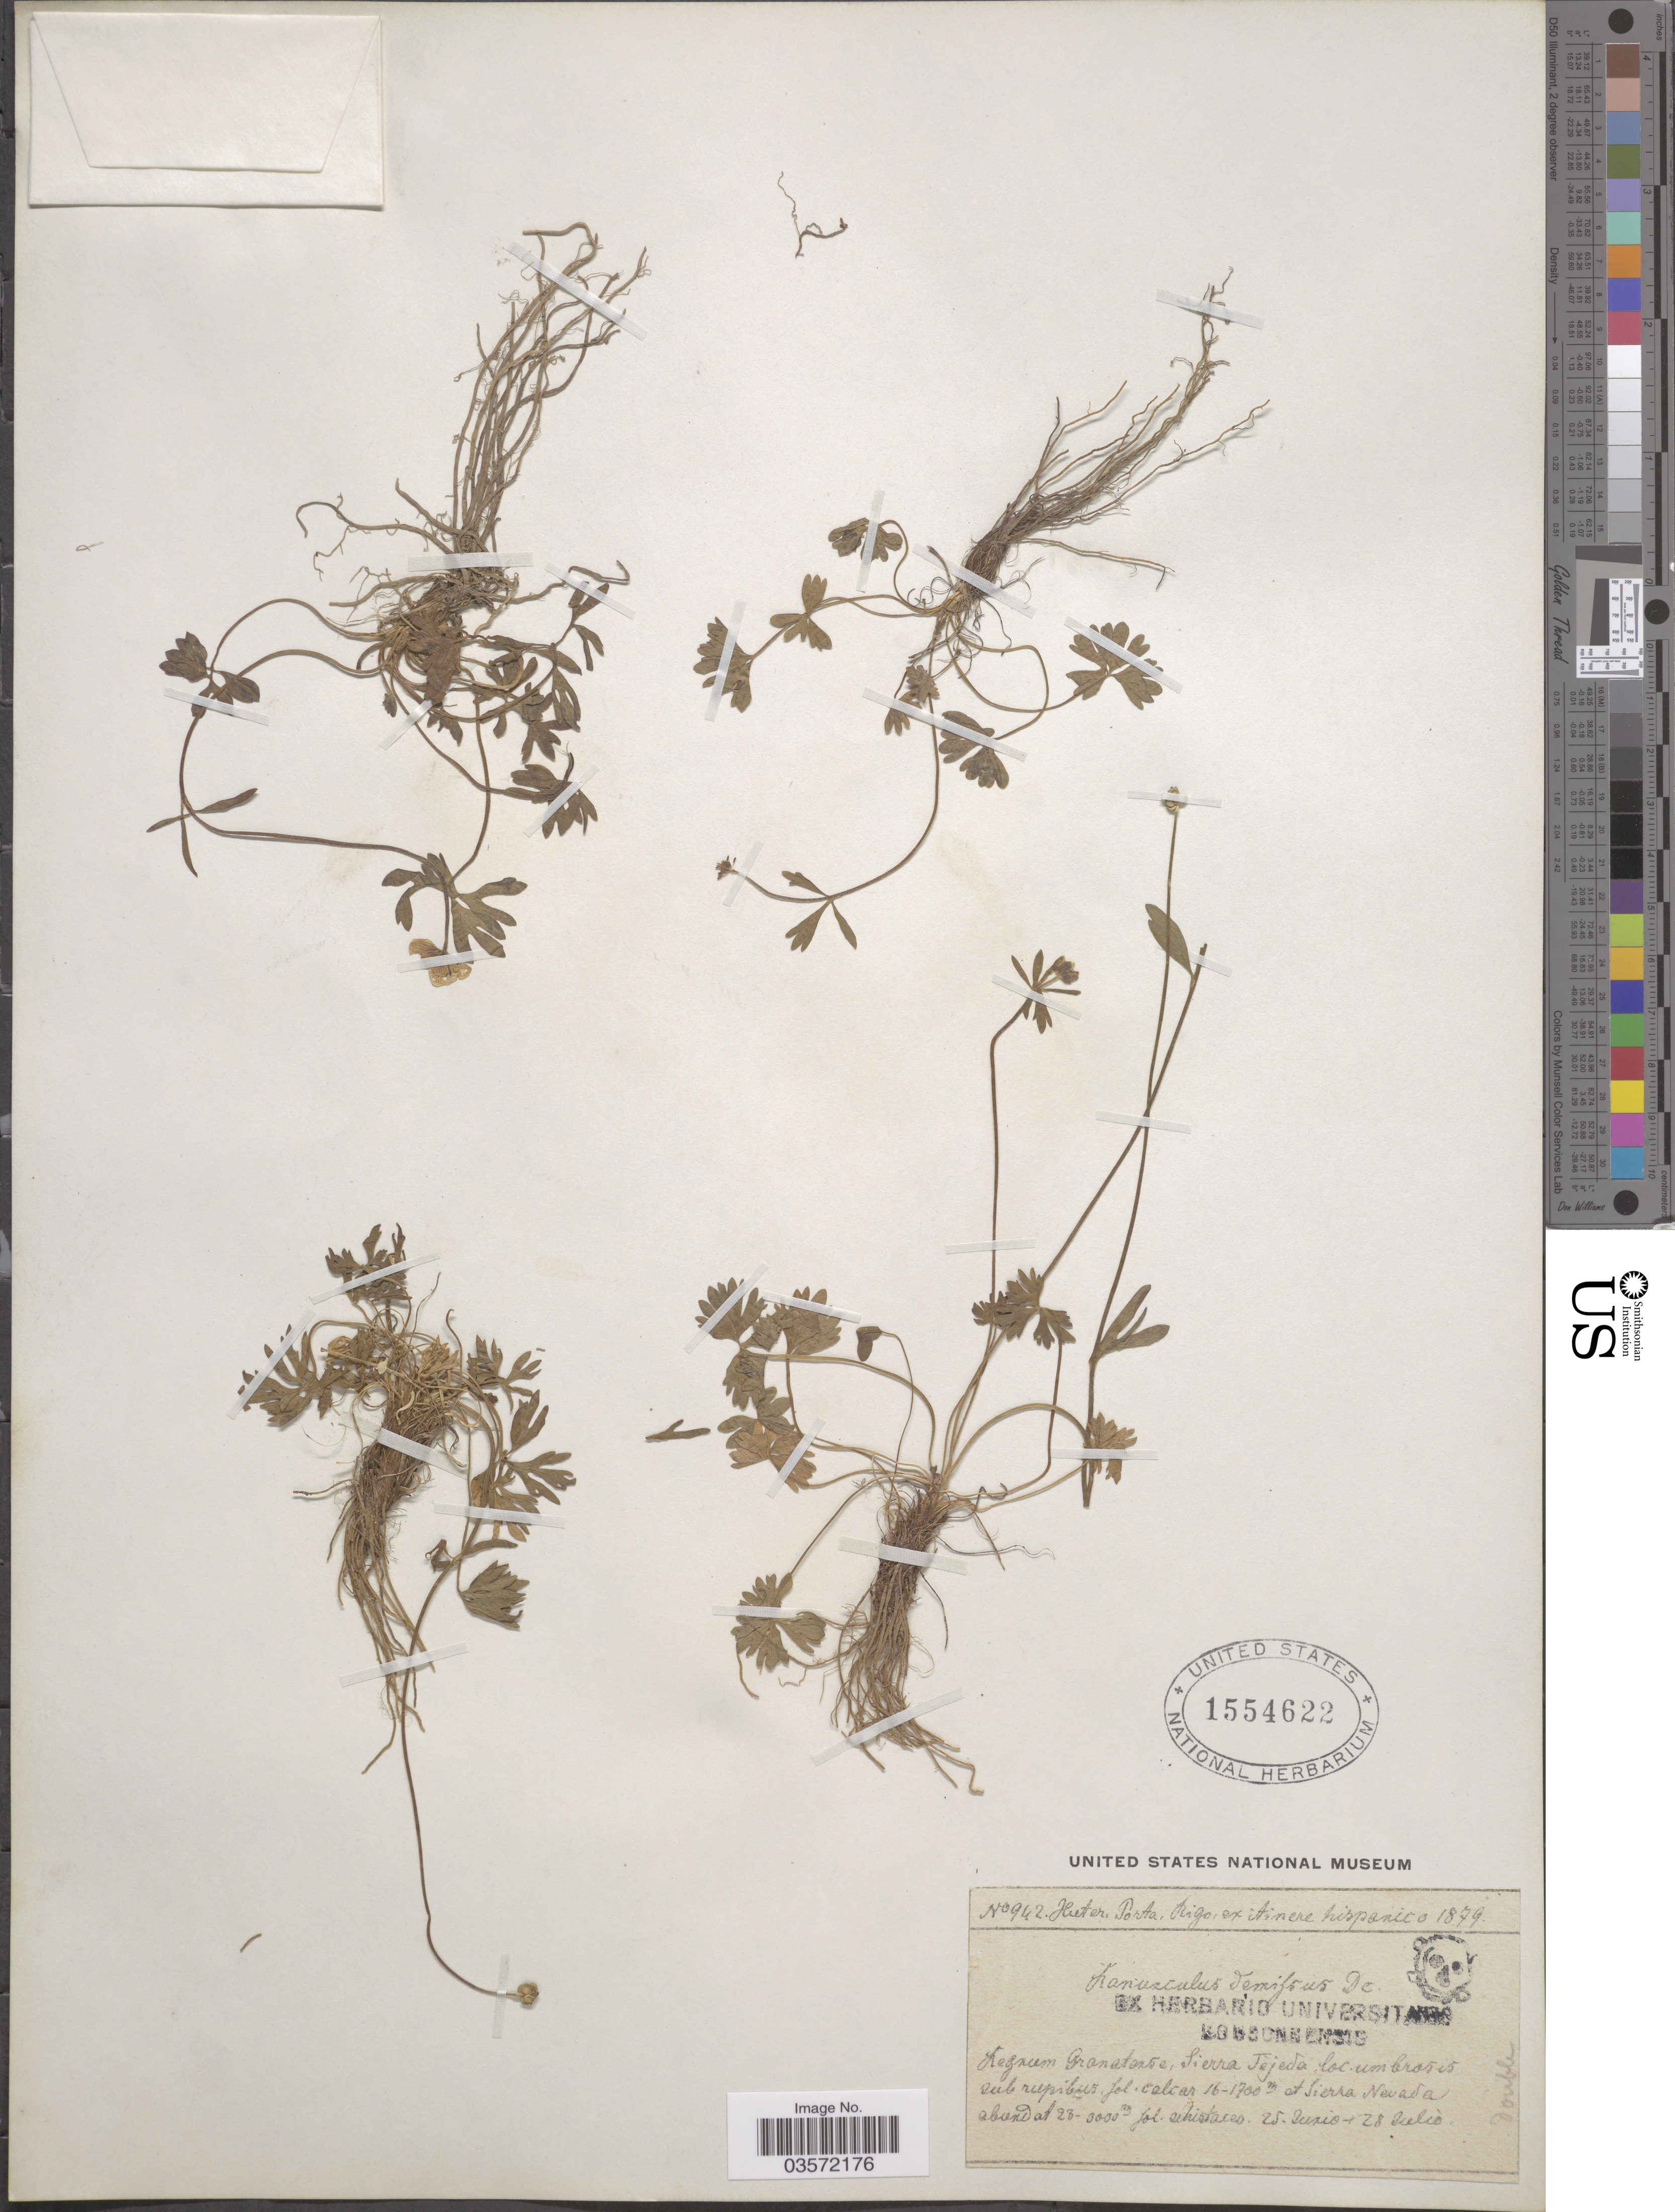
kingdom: Plantae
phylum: Tracheophyta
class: Magnoliopsida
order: Ranunculales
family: Ranunculaceae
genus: Ranunculus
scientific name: Ranunculus sp.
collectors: -. Huter, -- Porta & -- Rigo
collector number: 942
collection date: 1879-06-25/1879-07-28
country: Spain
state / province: Andalucia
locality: Hispanico. Regnum Granatense, Sierra Tejeda loc umbrosis sub rupibus fol. calcar. et Sierra Nevada.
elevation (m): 1600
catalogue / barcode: US 1554622